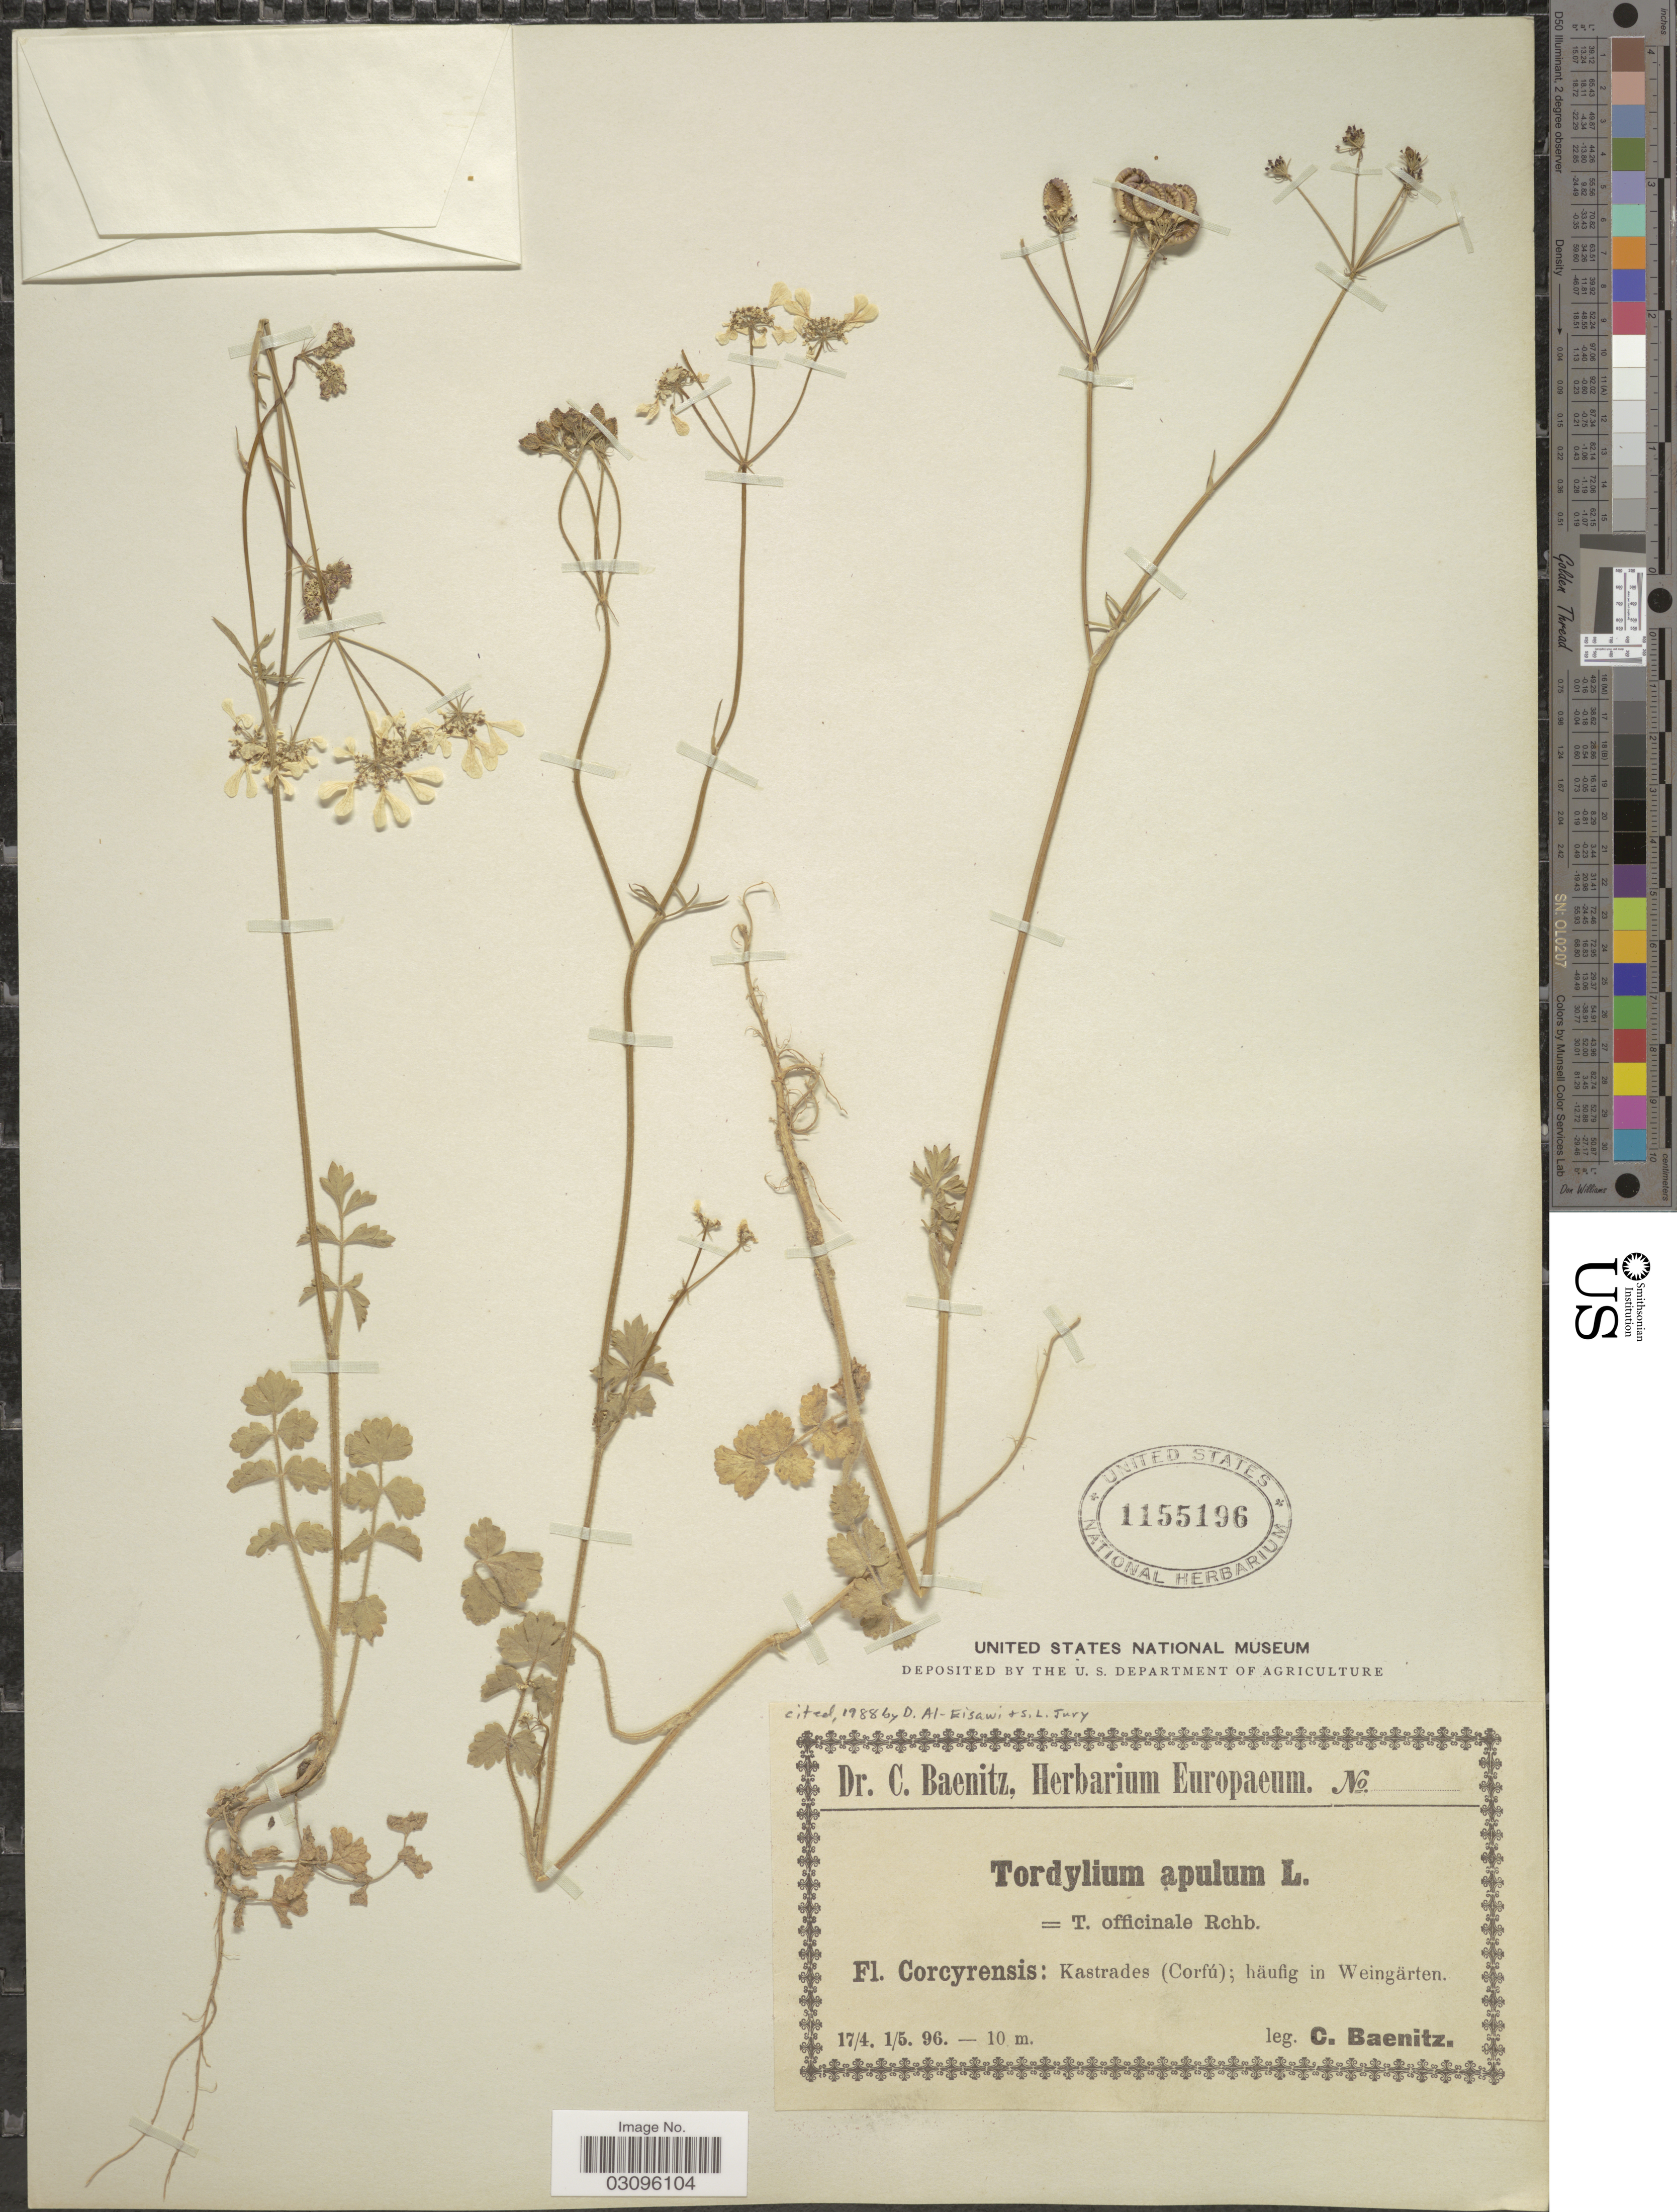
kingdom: Plantae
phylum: Tracheophyta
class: Magnoliopsida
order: Apiales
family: Apiaceae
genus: Tordylium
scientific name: Tordylium apulum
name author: L.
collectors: C. G. Baenitz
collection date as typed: Transcribed d/m/y: 17/4/96 to 1/5/96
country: Greece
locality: Corcyrensis: Kastrades (Corfú); häufig in Weingärten.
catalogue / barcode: US 1155196